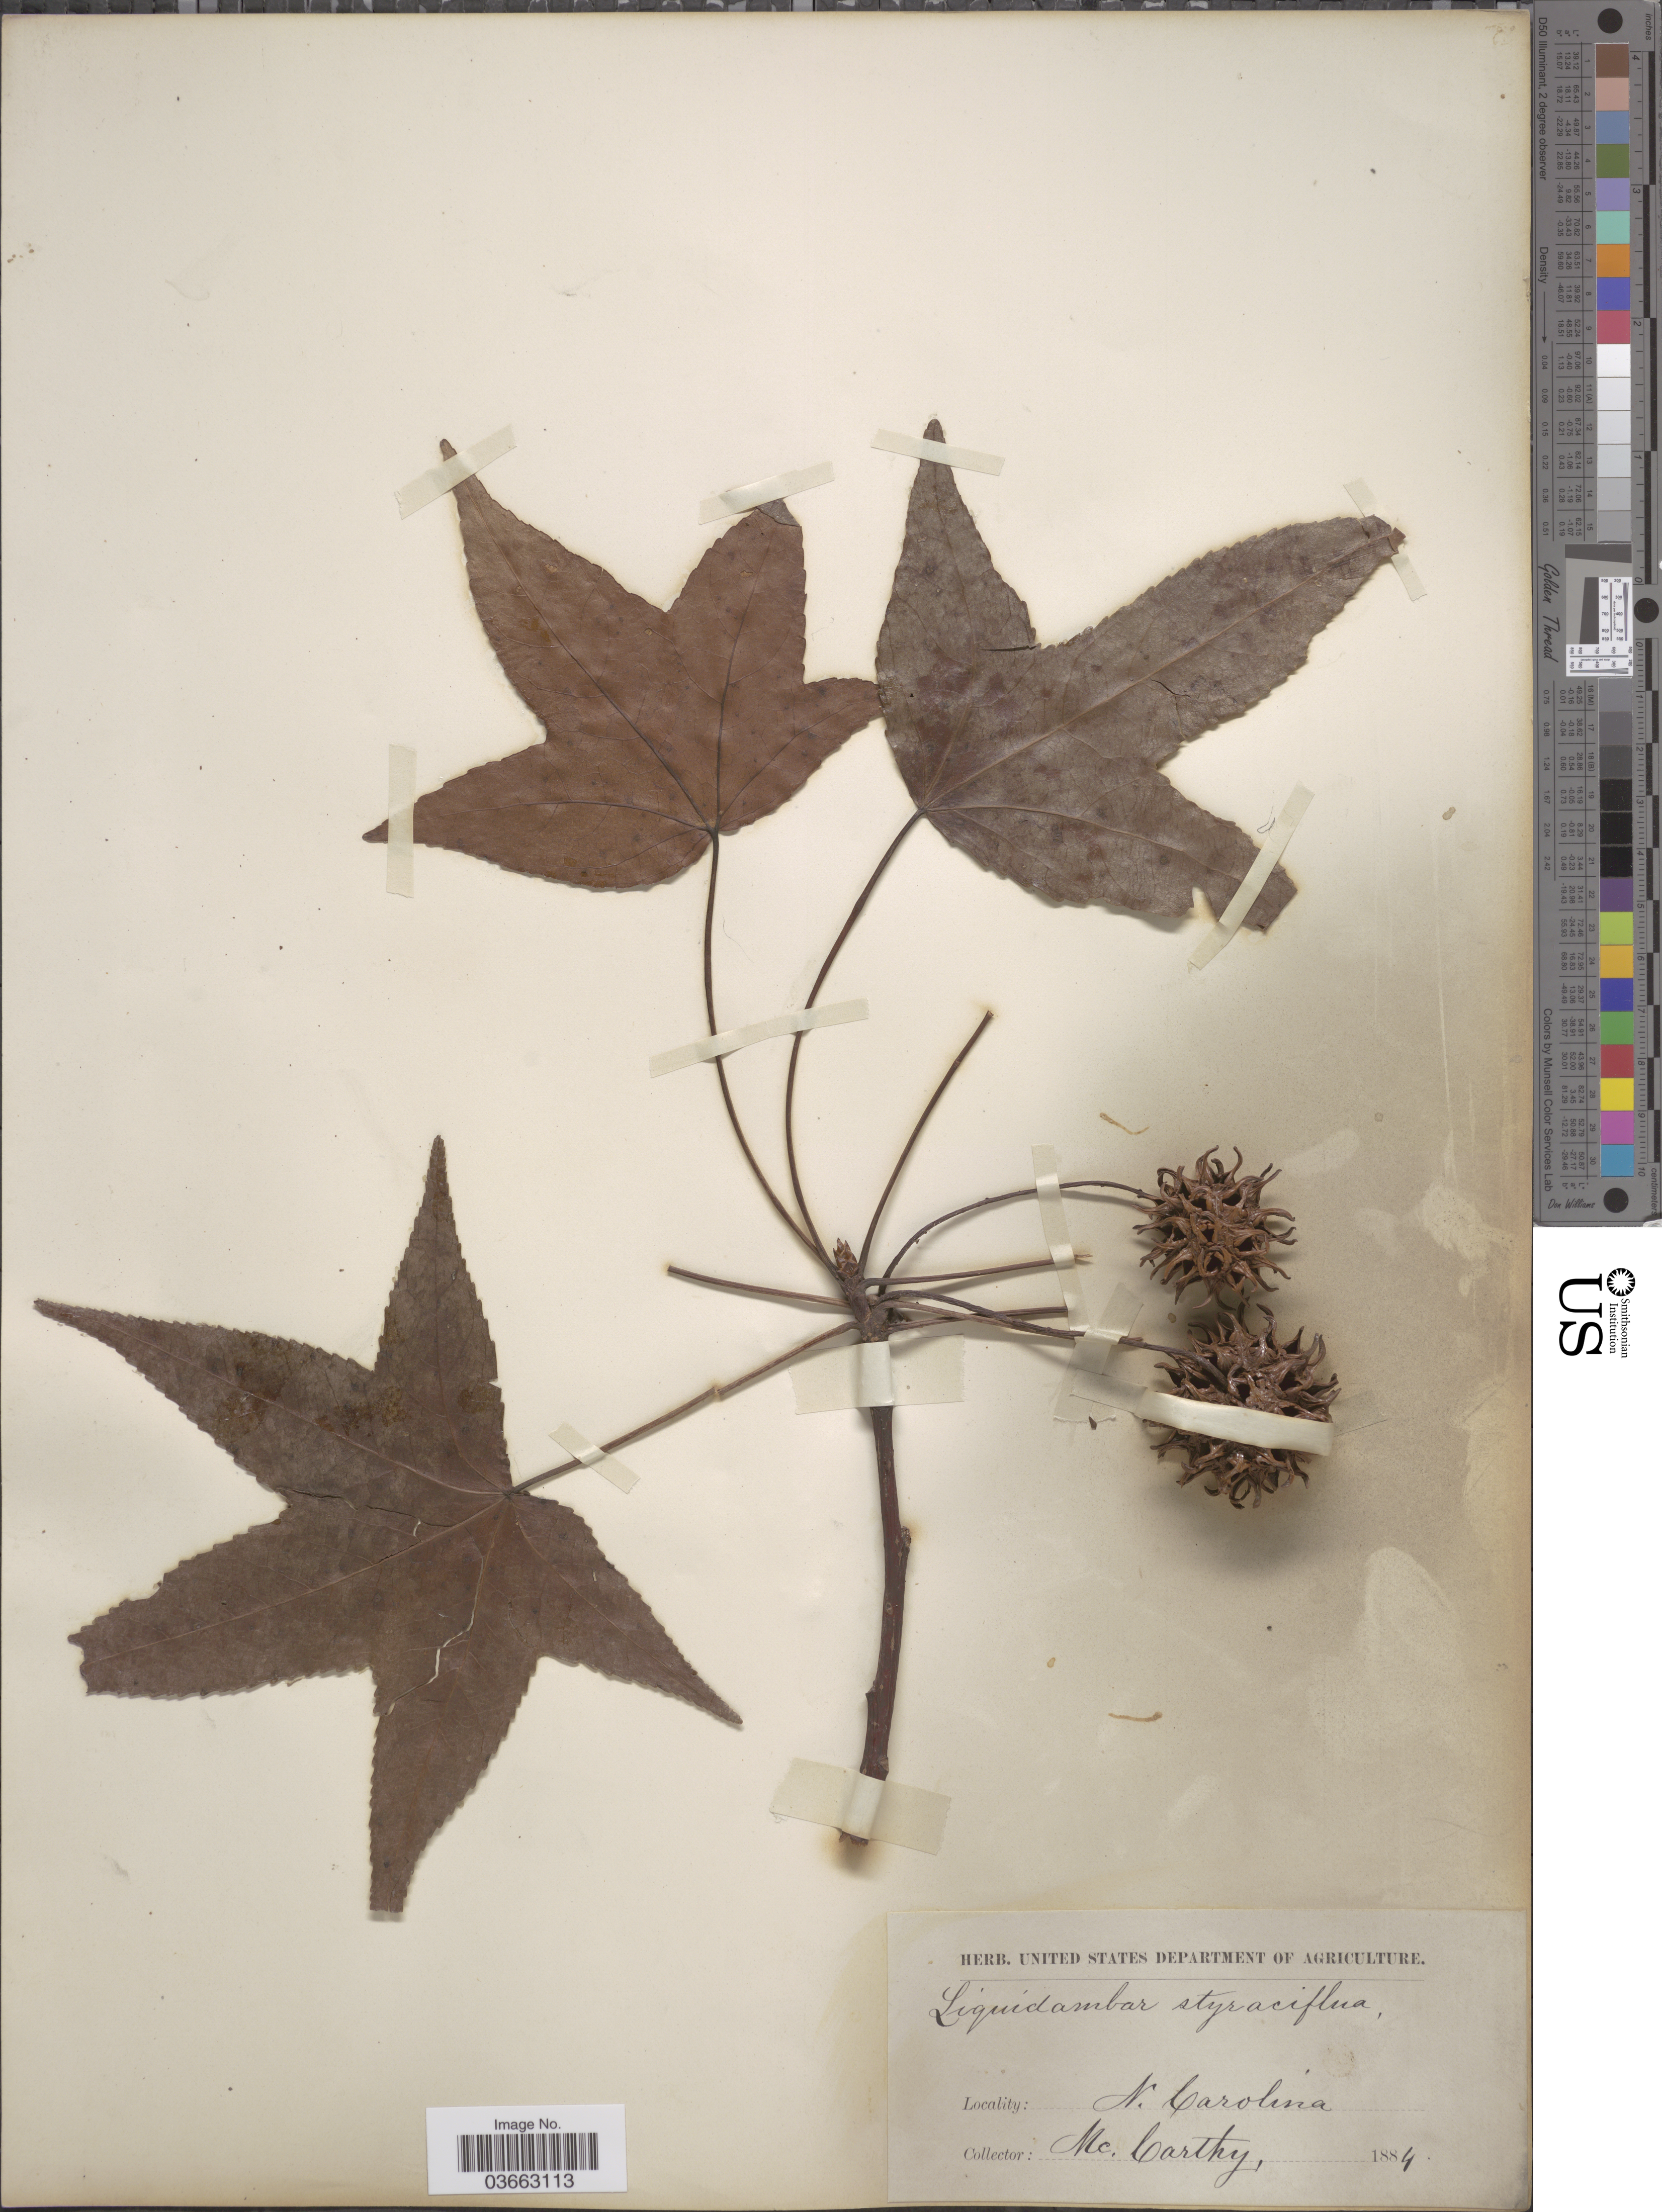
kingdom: Plantae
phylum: Tracheophyta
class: Magnoliopsida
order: Saxifragales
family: Altingiaceae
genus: Liquidambar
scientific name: Liquidambar styraciflua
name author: L.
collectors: -- McCarthy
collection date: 1884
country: United States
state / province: North Carolina